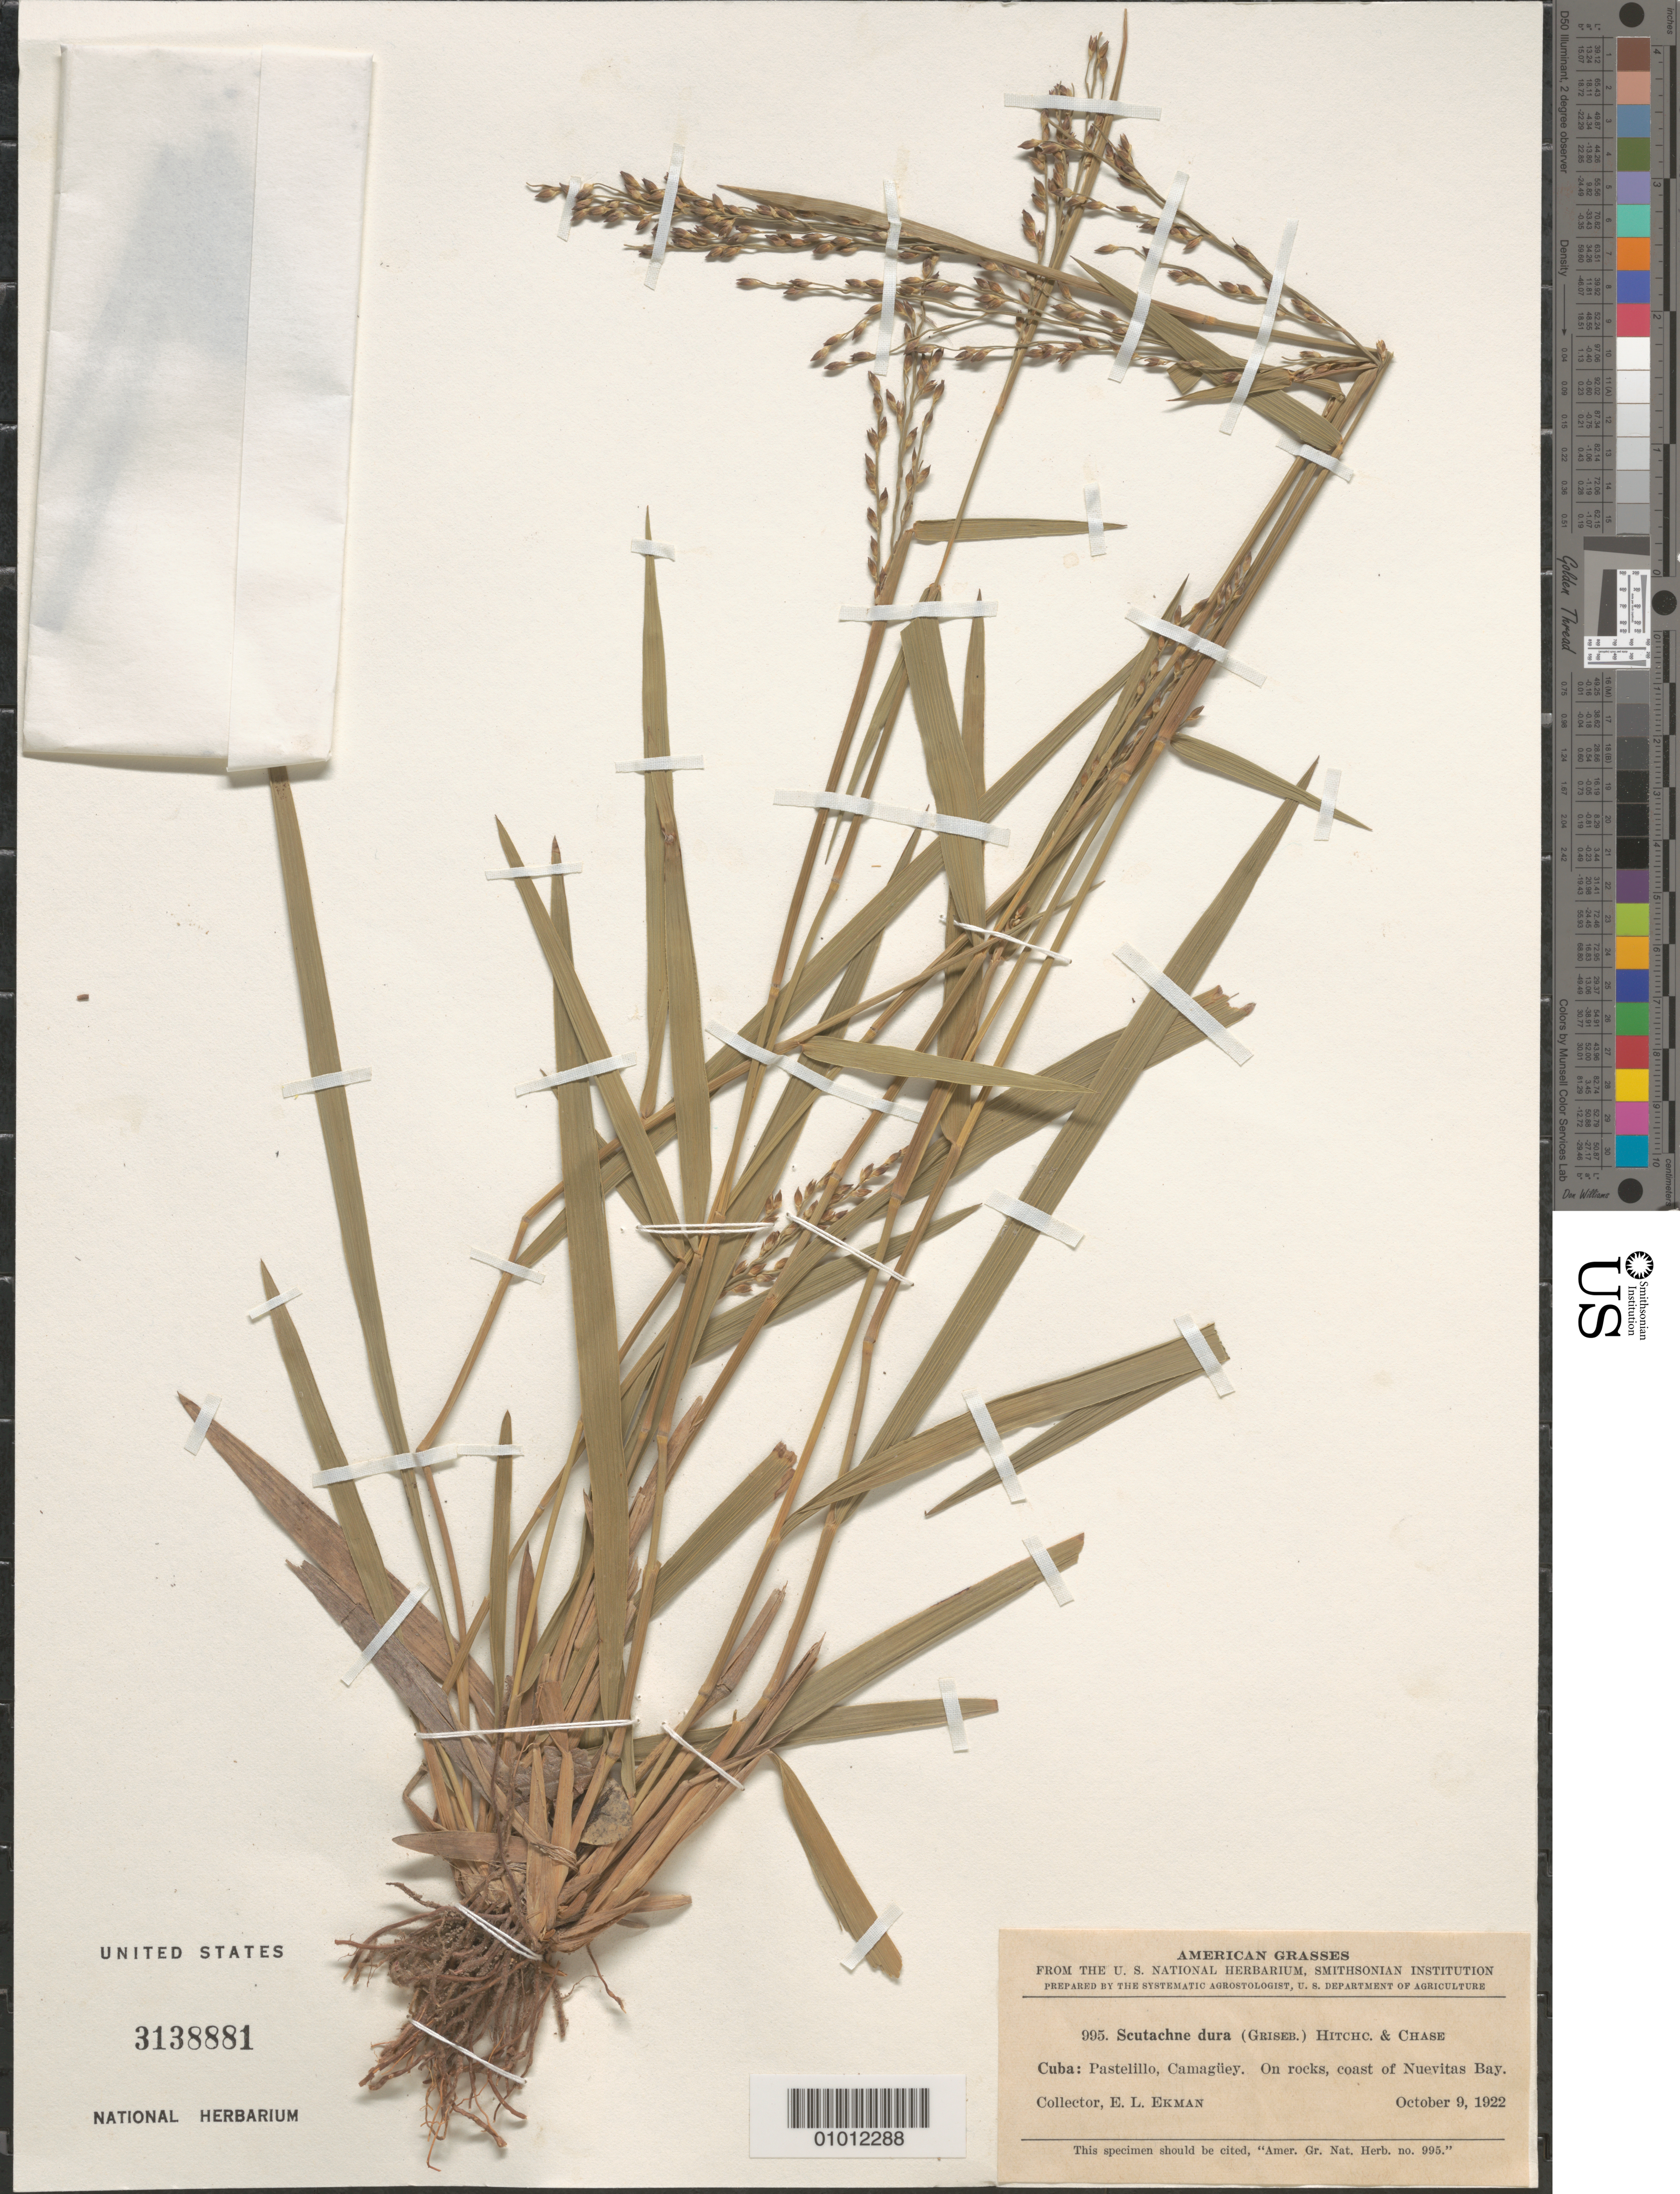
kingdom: Plantae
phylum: Tracheophyta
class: Liliopsida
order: Poales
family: Poaceae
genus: Scutachne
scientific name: Scutachne dura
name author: (Griseb.) Hitchc. & Chase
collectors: E. L. Ekman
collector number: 995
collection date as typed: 09 Oct 1922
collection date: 1922-10-09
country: Cuba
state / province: Camagüey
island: Cuba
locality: Pastelillo,On rocks N of Nuevitas Bay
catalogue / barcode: US 3138881